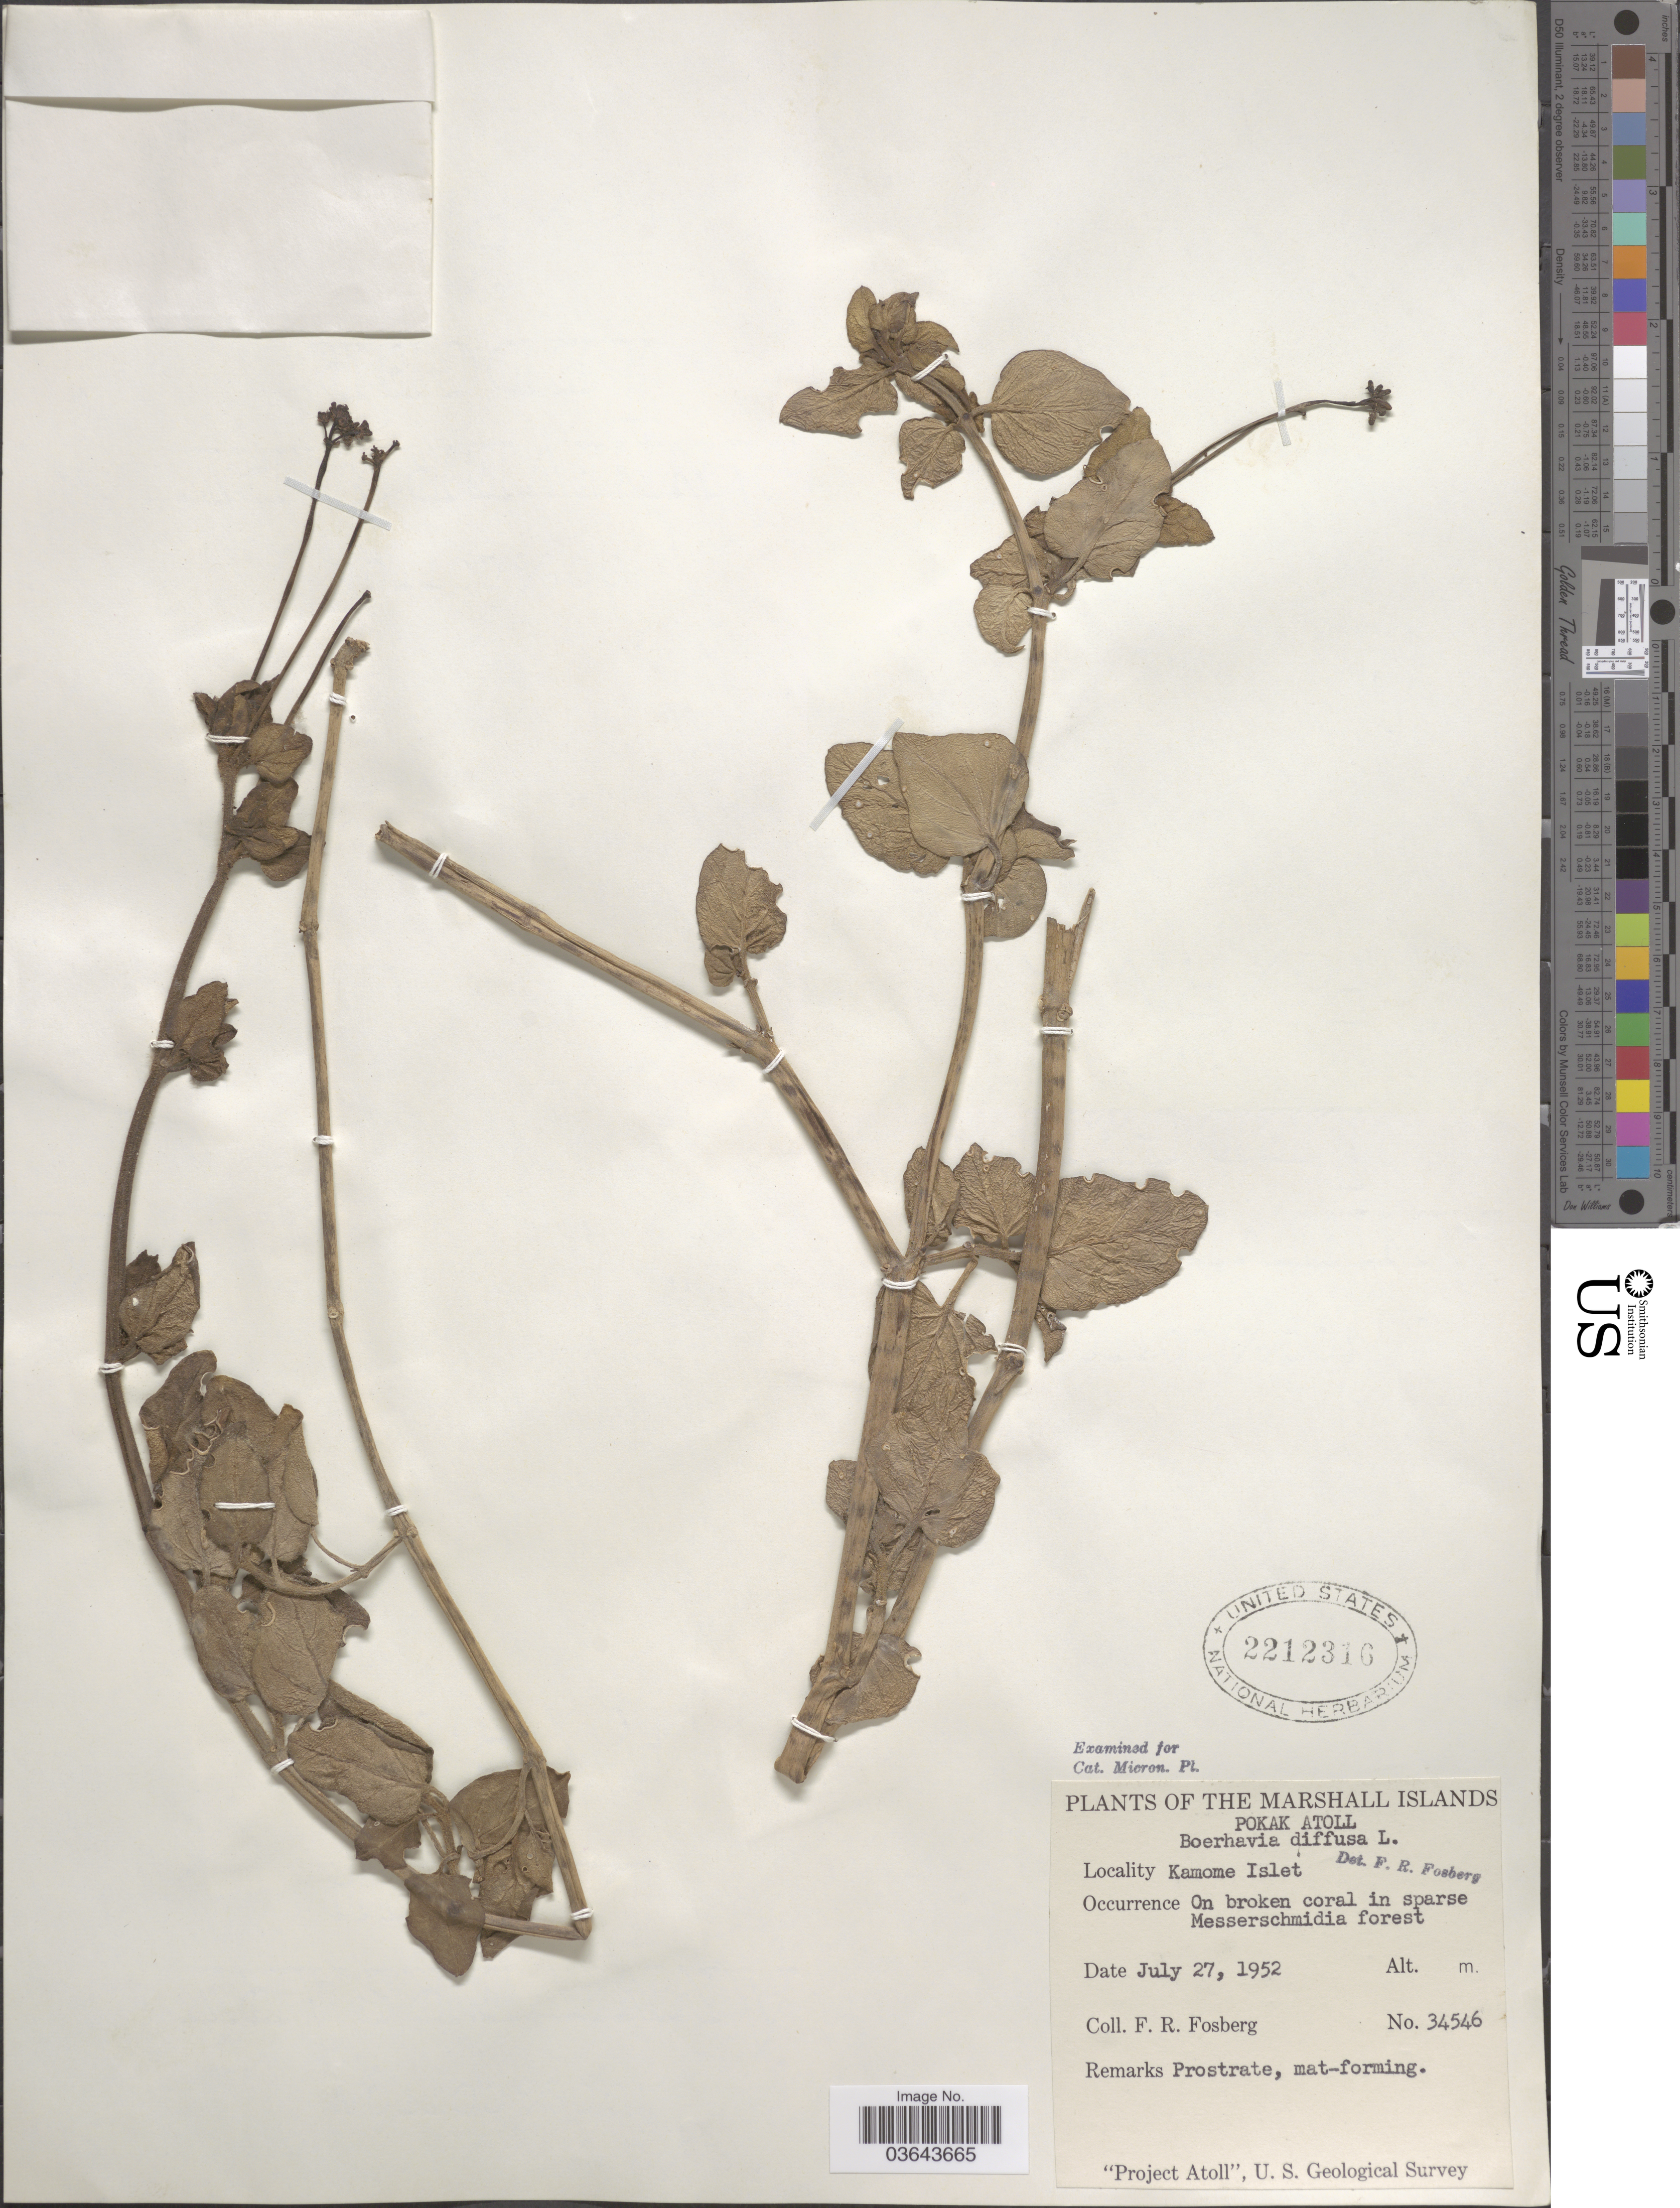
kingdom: Plantae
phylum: Tracheophyta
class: Magnoliopsida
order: Caryophyllales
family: Nyctaginaceae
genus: Boerhavia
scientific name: Boerhavia repens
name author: L.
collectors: F. R. Fosberg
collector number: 34546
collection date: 1952-07-27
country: Marshall Islands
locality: Pokak Atoll. Kamome Islet.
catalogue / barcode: US 2212316